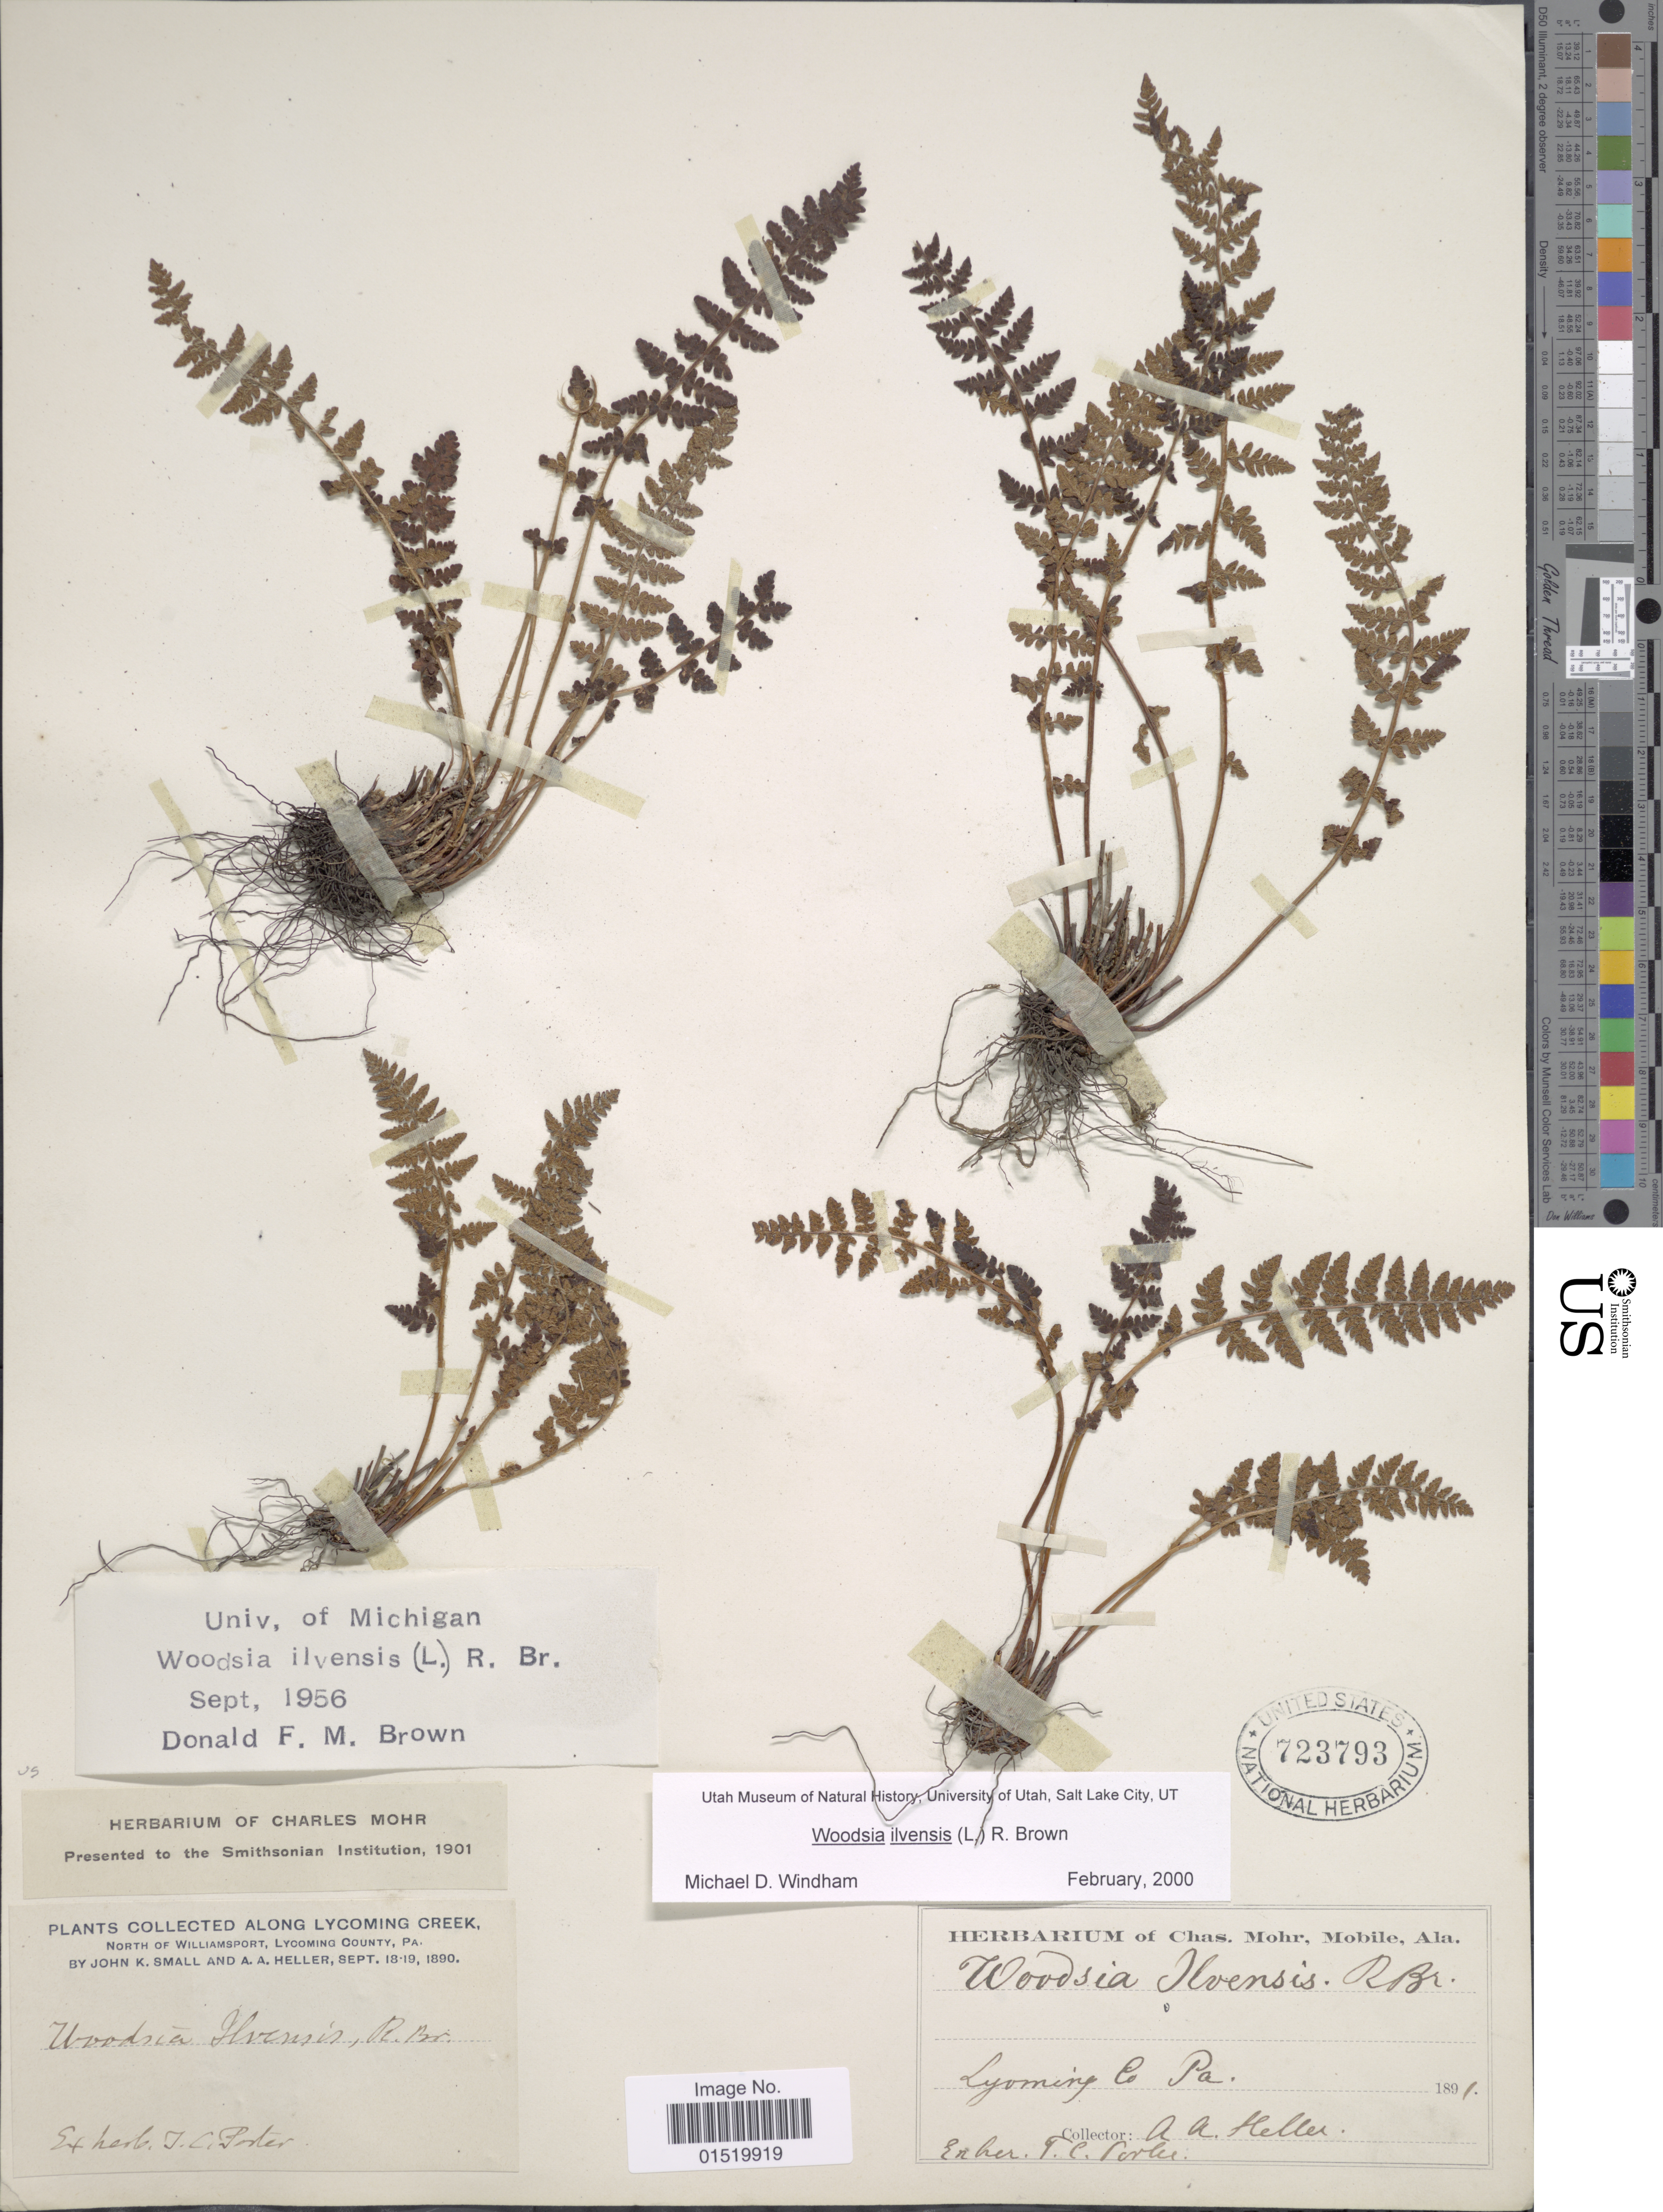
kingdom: Plantae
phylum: Tracheophyta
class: Polypodiopsida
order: Polypodiales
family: Woodsiaceae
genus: Woodsia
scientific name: Woodsia ilvensis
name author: (L.) R. Br.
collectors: A. A. Heller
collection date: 1890-09-18/1890-09-19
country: United States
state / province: Pennsylvania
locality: Along Lycomin Creek, North of Williamsport, Lycoming County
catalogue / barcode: US 723793